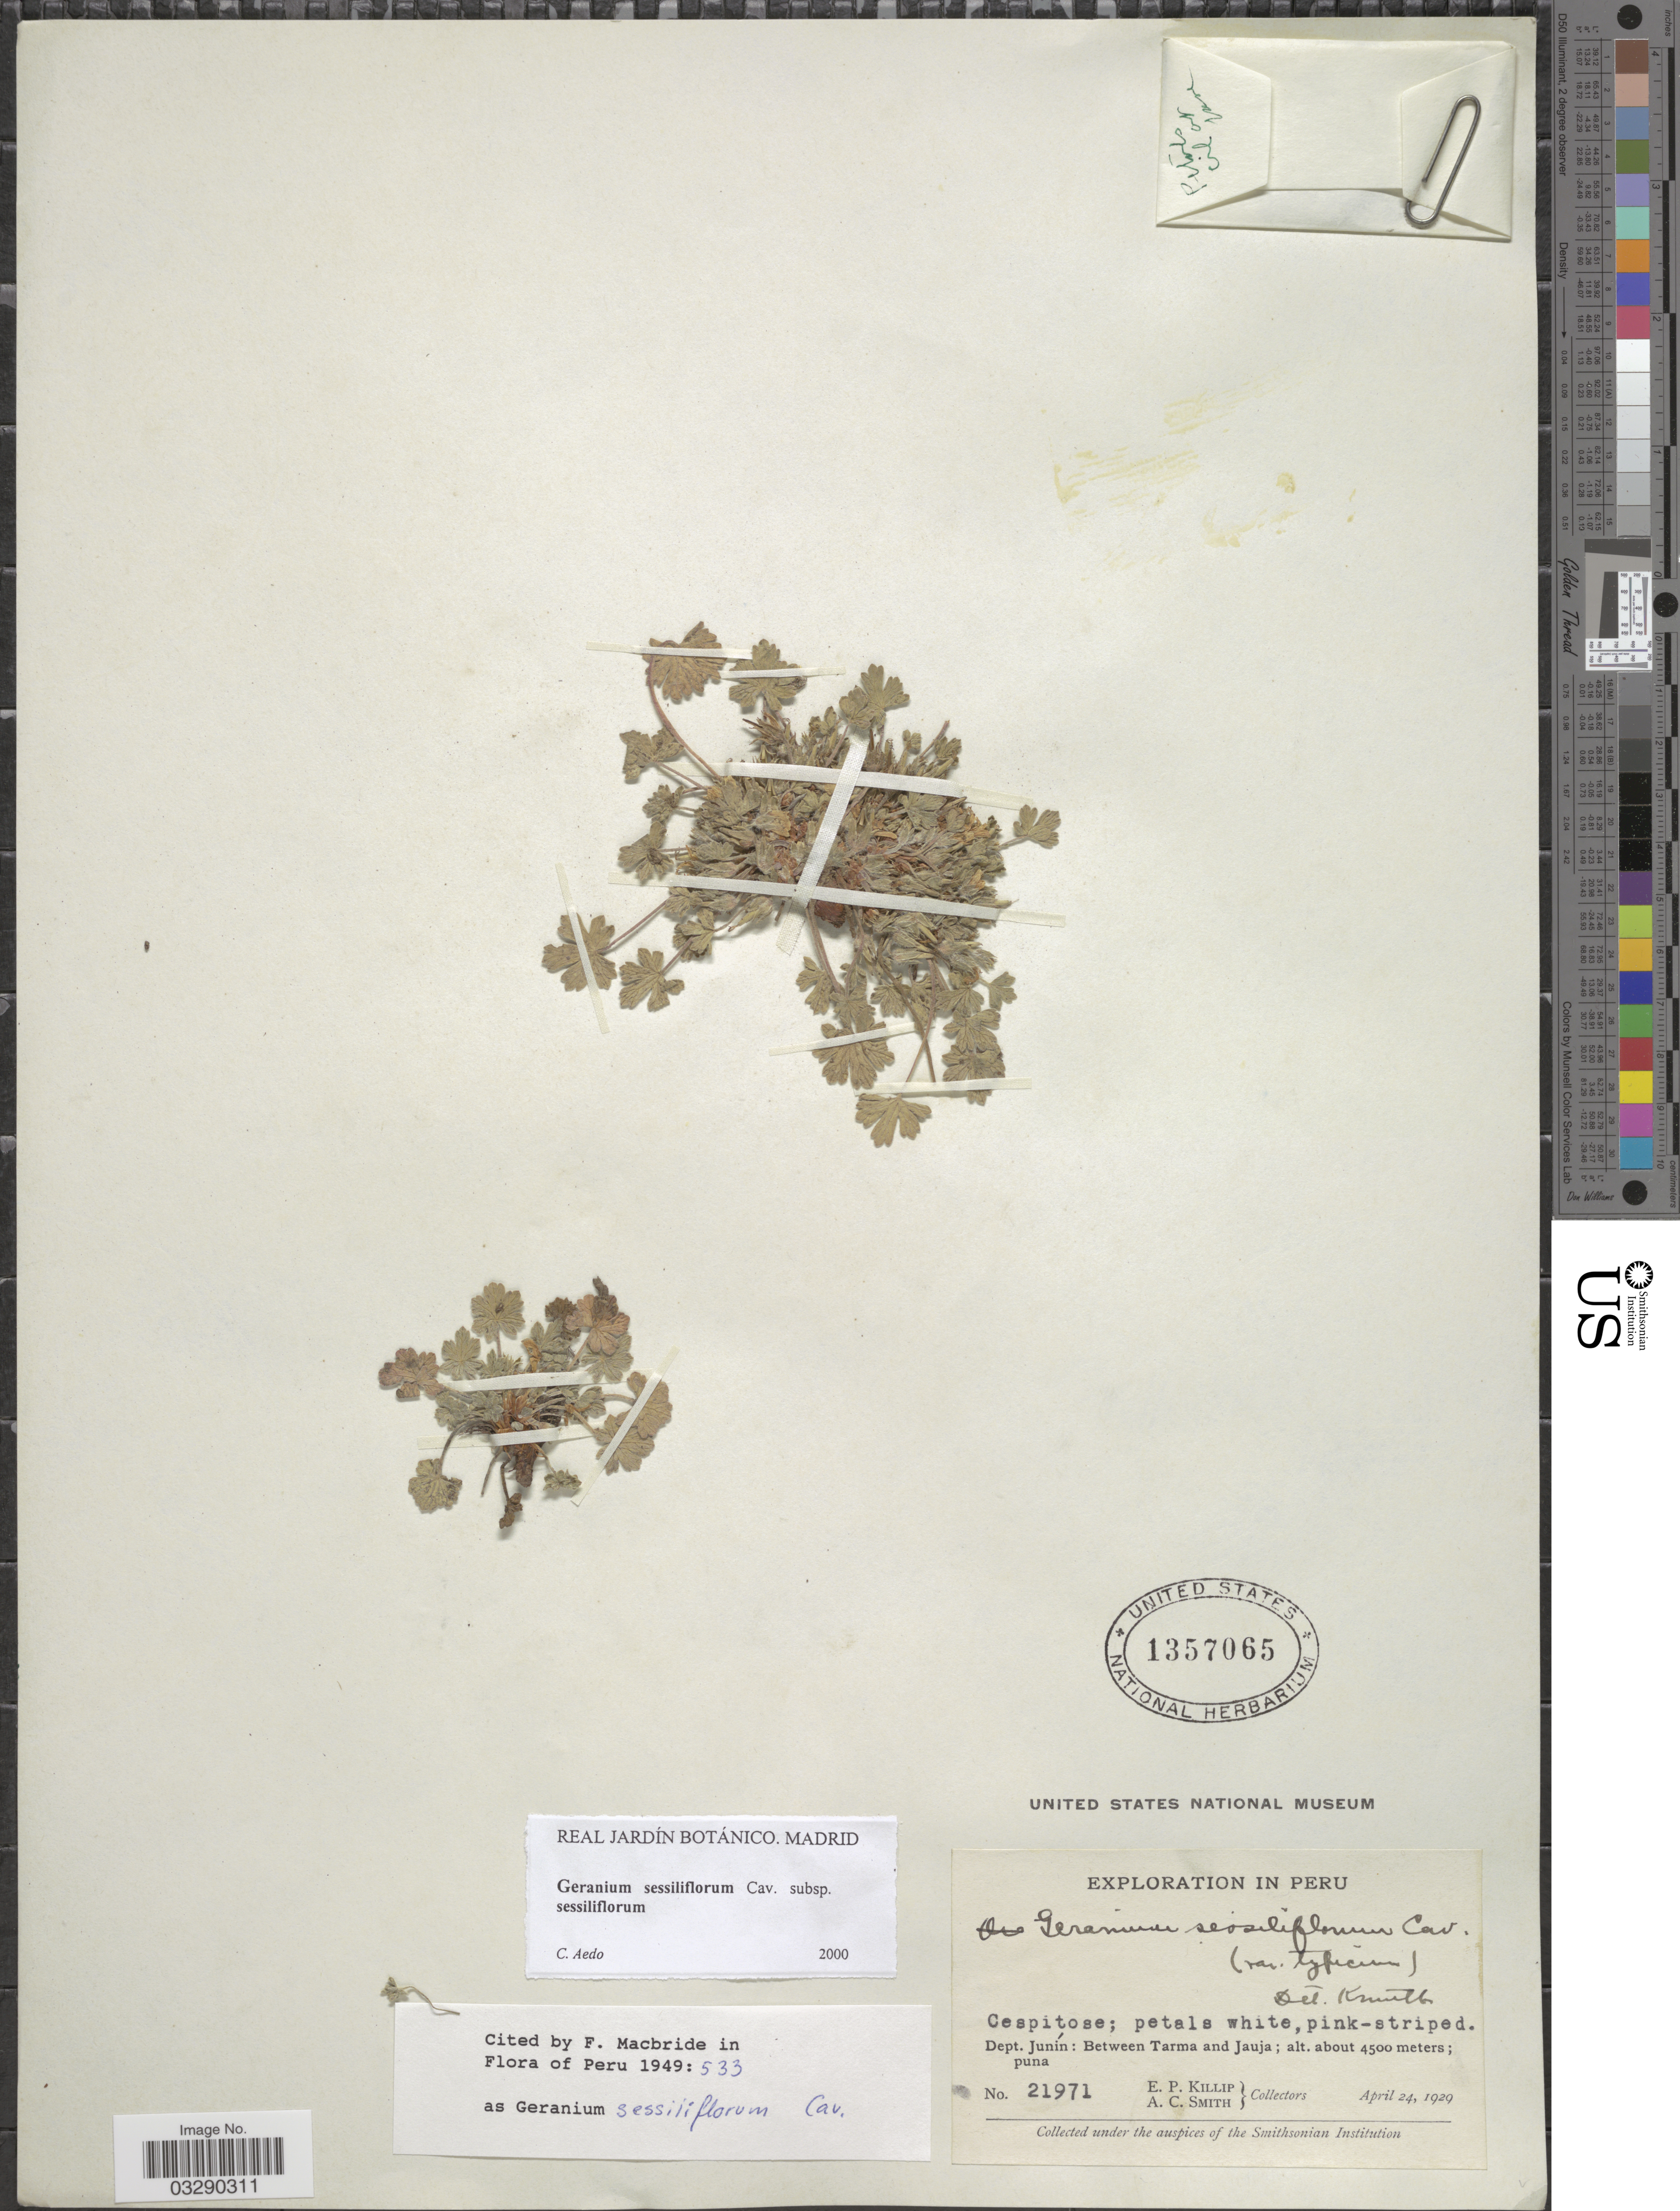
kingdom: Plantae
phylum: Tracheophyta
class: Magnoliopsida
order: Geraniales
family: Geraniaceae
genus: Geranium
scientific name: Geranium sessiliflorum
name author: Cav.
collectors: E. P. Killip & A. C. Smith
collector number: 21971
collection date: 1929-04-24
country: Peru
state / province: Junín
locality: Dept. Junín: Between Tarma and Jauja.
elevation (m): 4500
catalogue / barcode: US 1357065